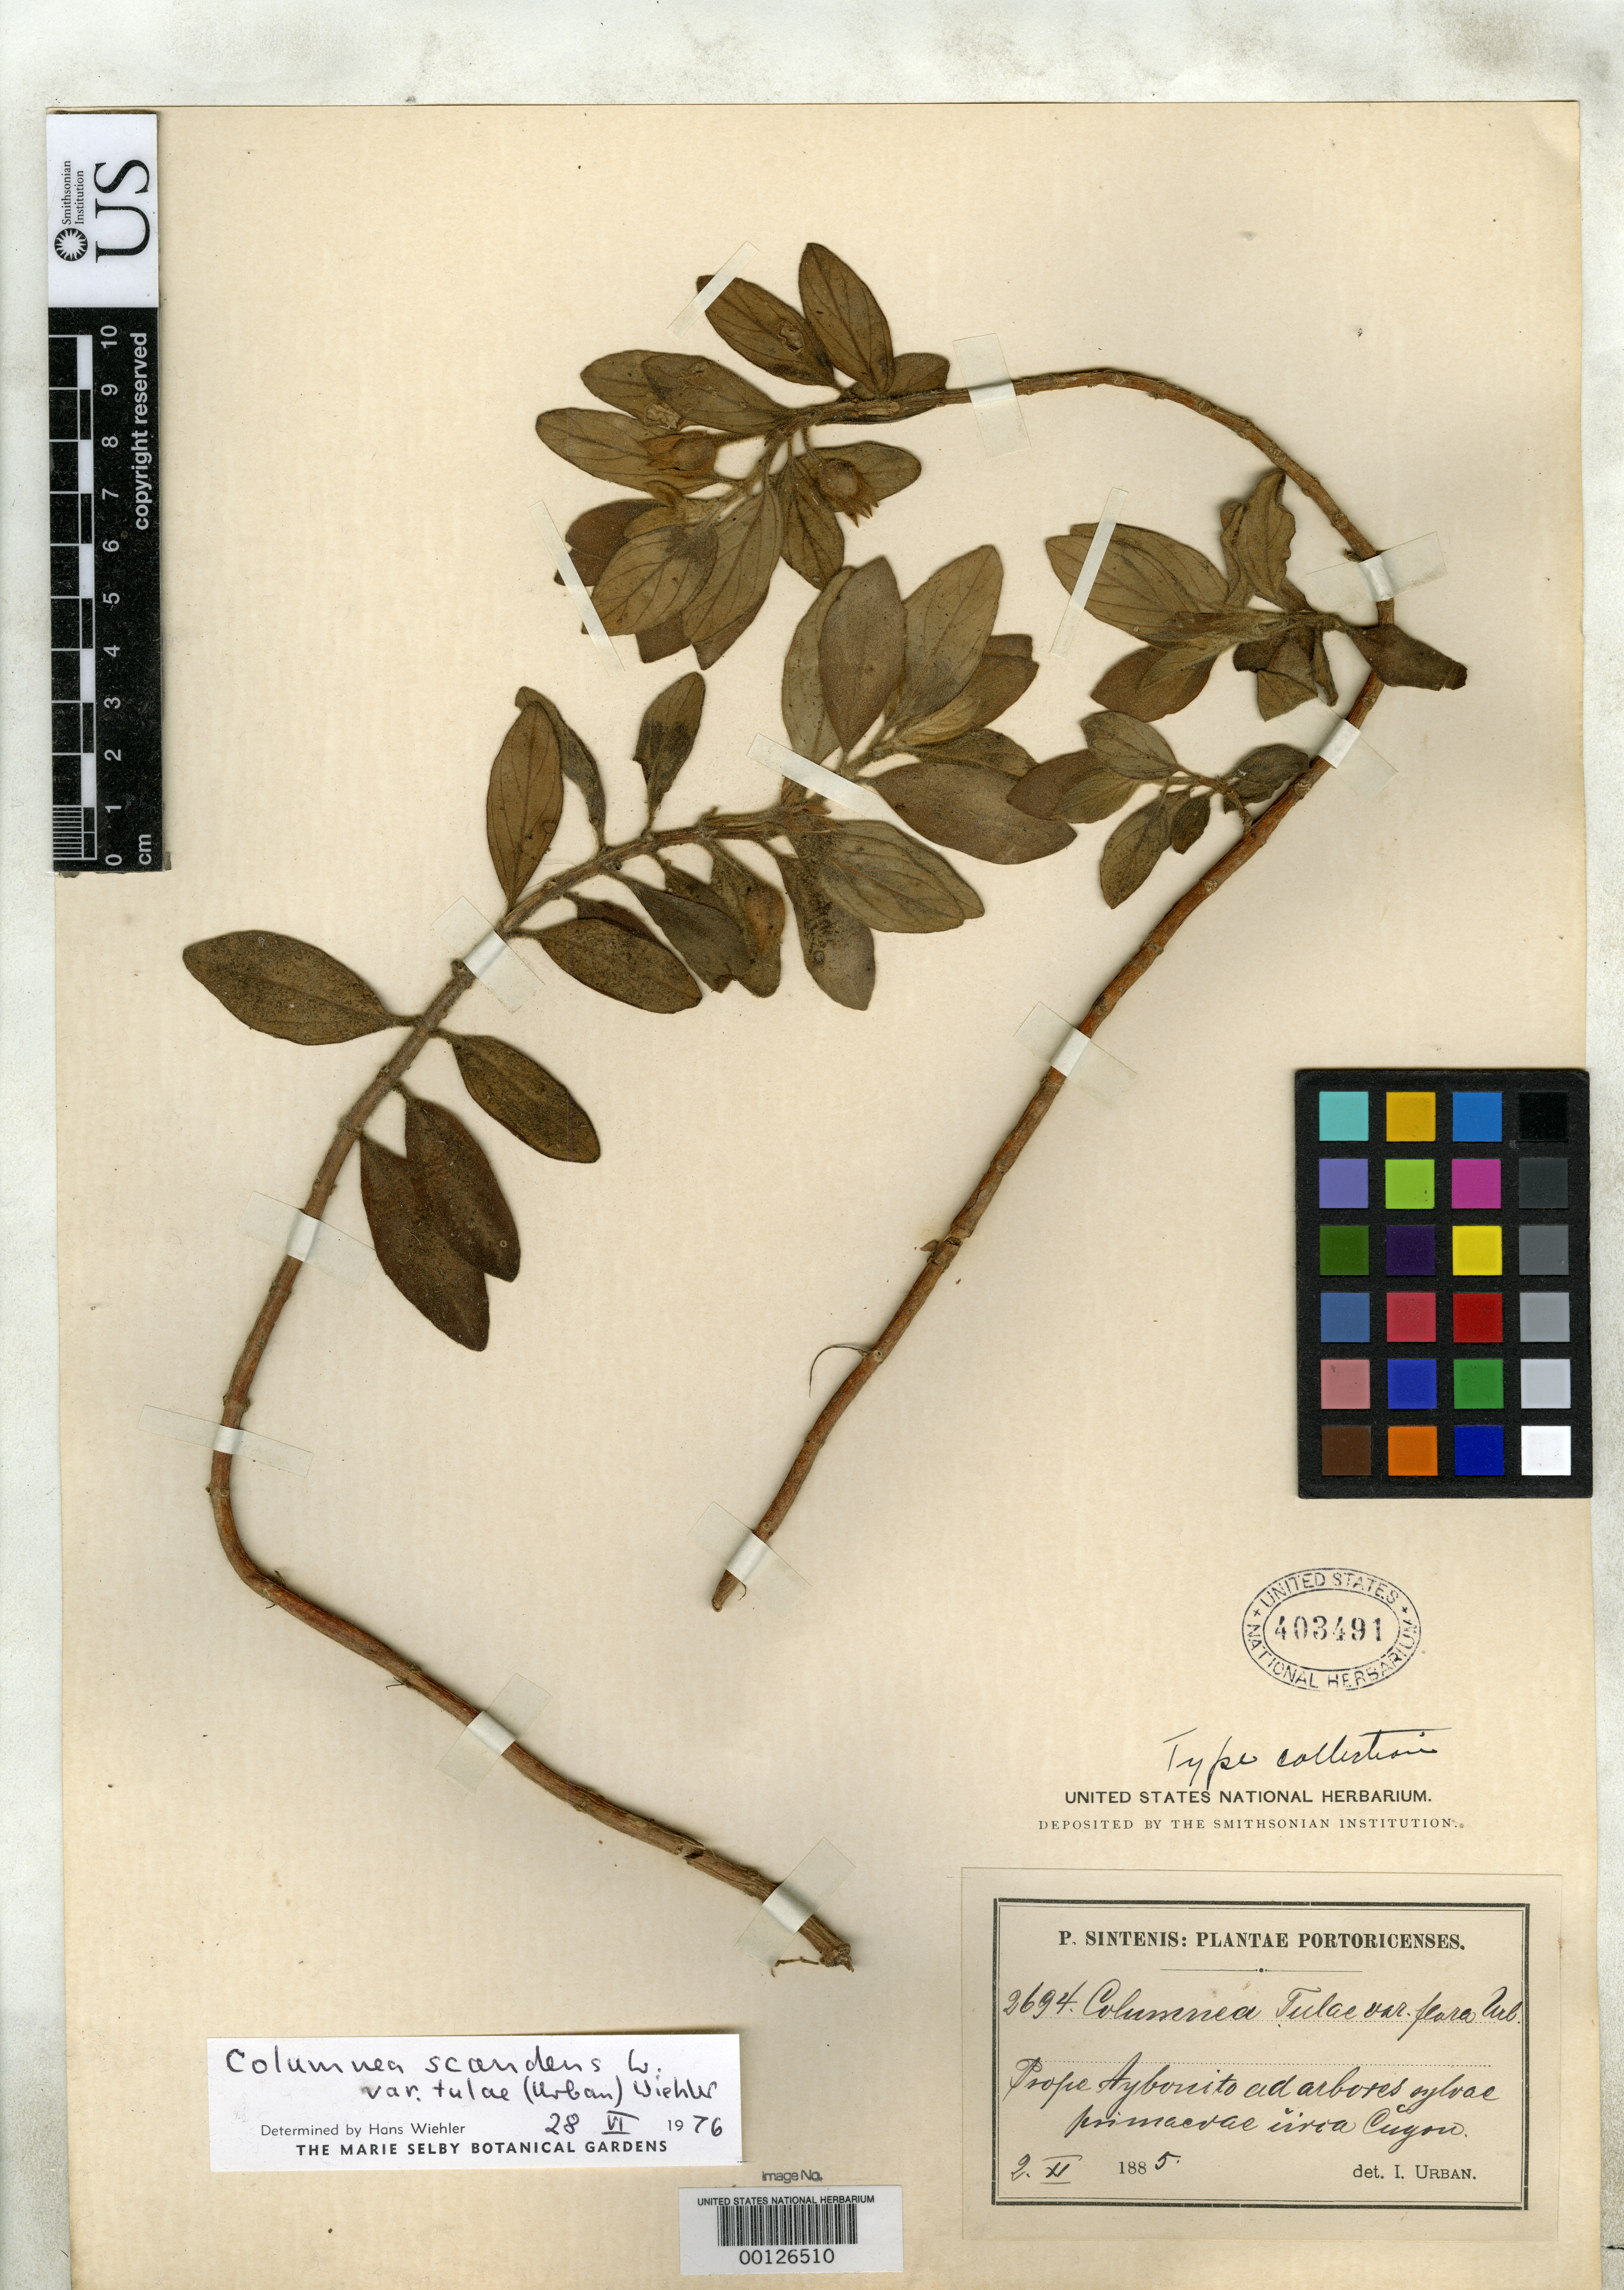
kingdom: Plantae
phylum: Tracheophyta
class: Magnoliopsida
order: Lamiales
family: Gesneriaceae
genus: Columnea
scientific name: Columnea tulae var. flava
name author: Urb.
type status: Isosyntype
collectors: P. Sintenis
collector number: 2694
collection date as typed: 02 Nov 1885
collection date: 1885-11-02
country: Puerto Rico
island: Greater Antilles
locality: Prope Aybonito ad Cuyon.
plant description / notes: Probably also a syntype of Columnea tulae Urb.; species described with 2 varieties (var. rubra & var. flava), neither variety explicitly designated as the typical variety.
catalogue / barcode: US 403491